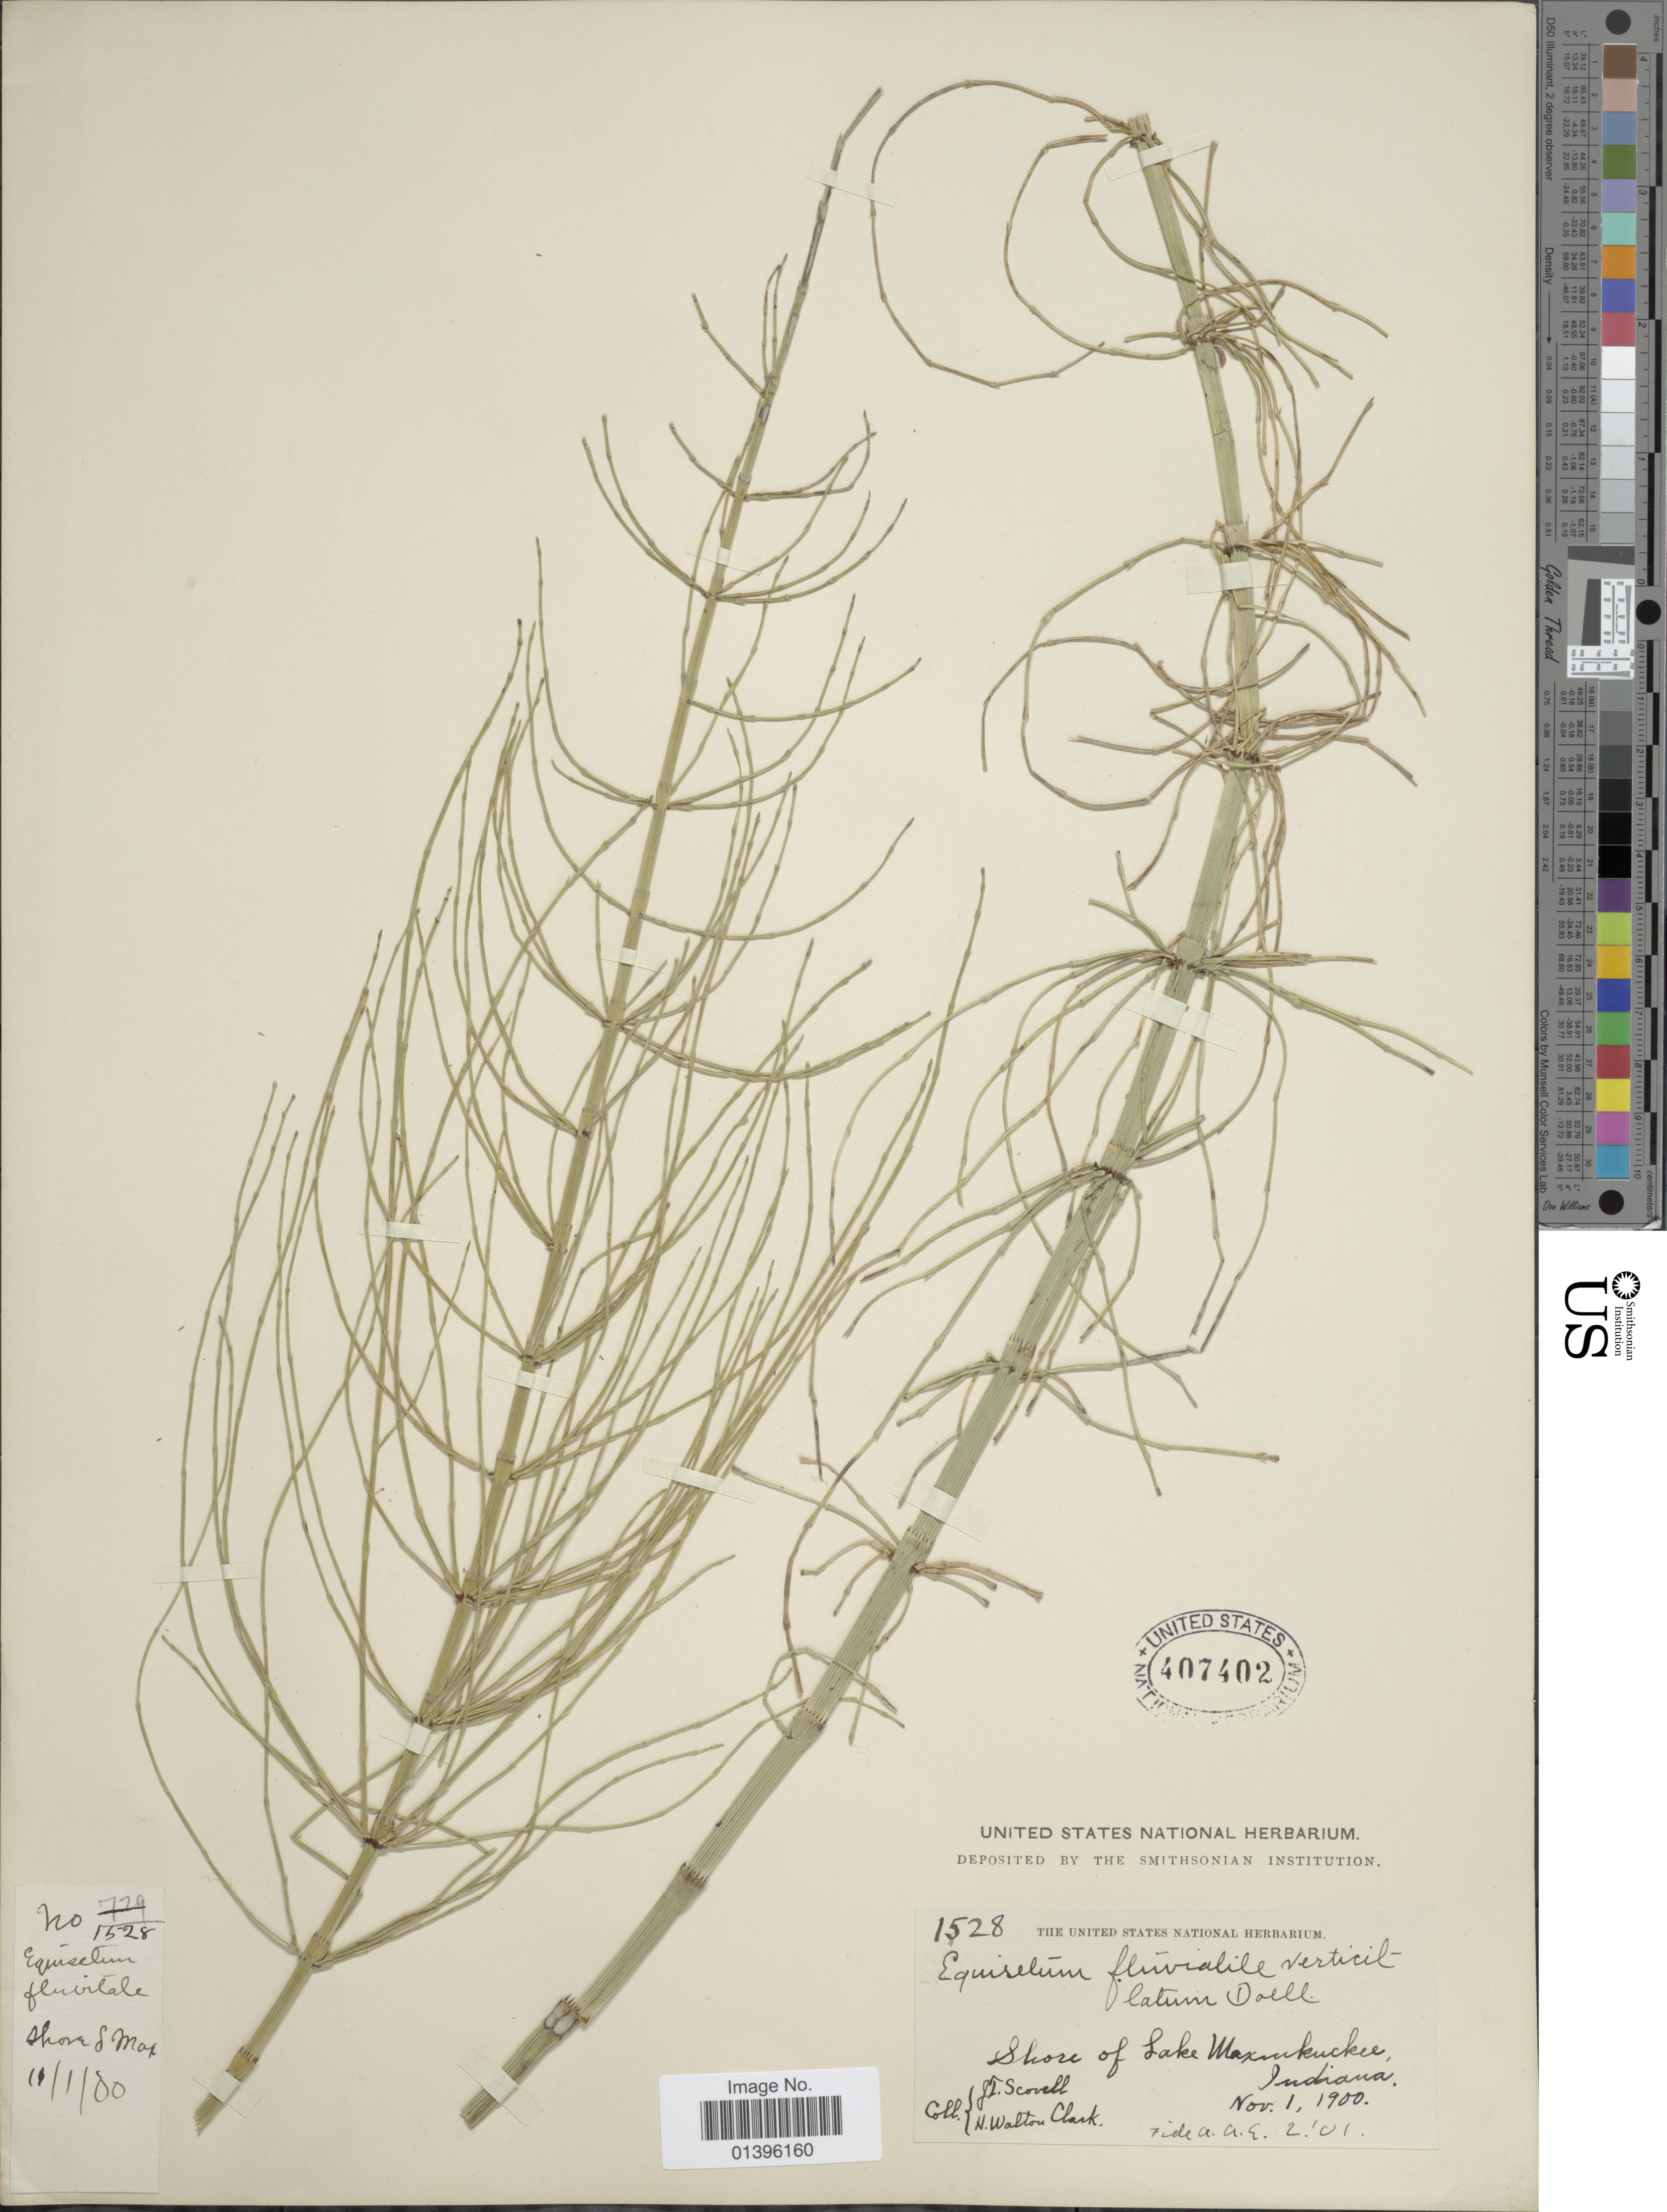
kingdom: Plantae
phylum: Tracheophyta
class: Polypodiopsida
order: Equisetales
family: Equisetaceae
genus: Equisetum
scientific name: Equisetum fluviatile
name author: L.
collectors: J. T. Scovell & H. W. Clark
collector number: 1528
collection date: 1900-11-01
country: United States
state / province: Indiana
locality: Shore of Lake Maxinkuckee.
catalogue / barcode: US 407402